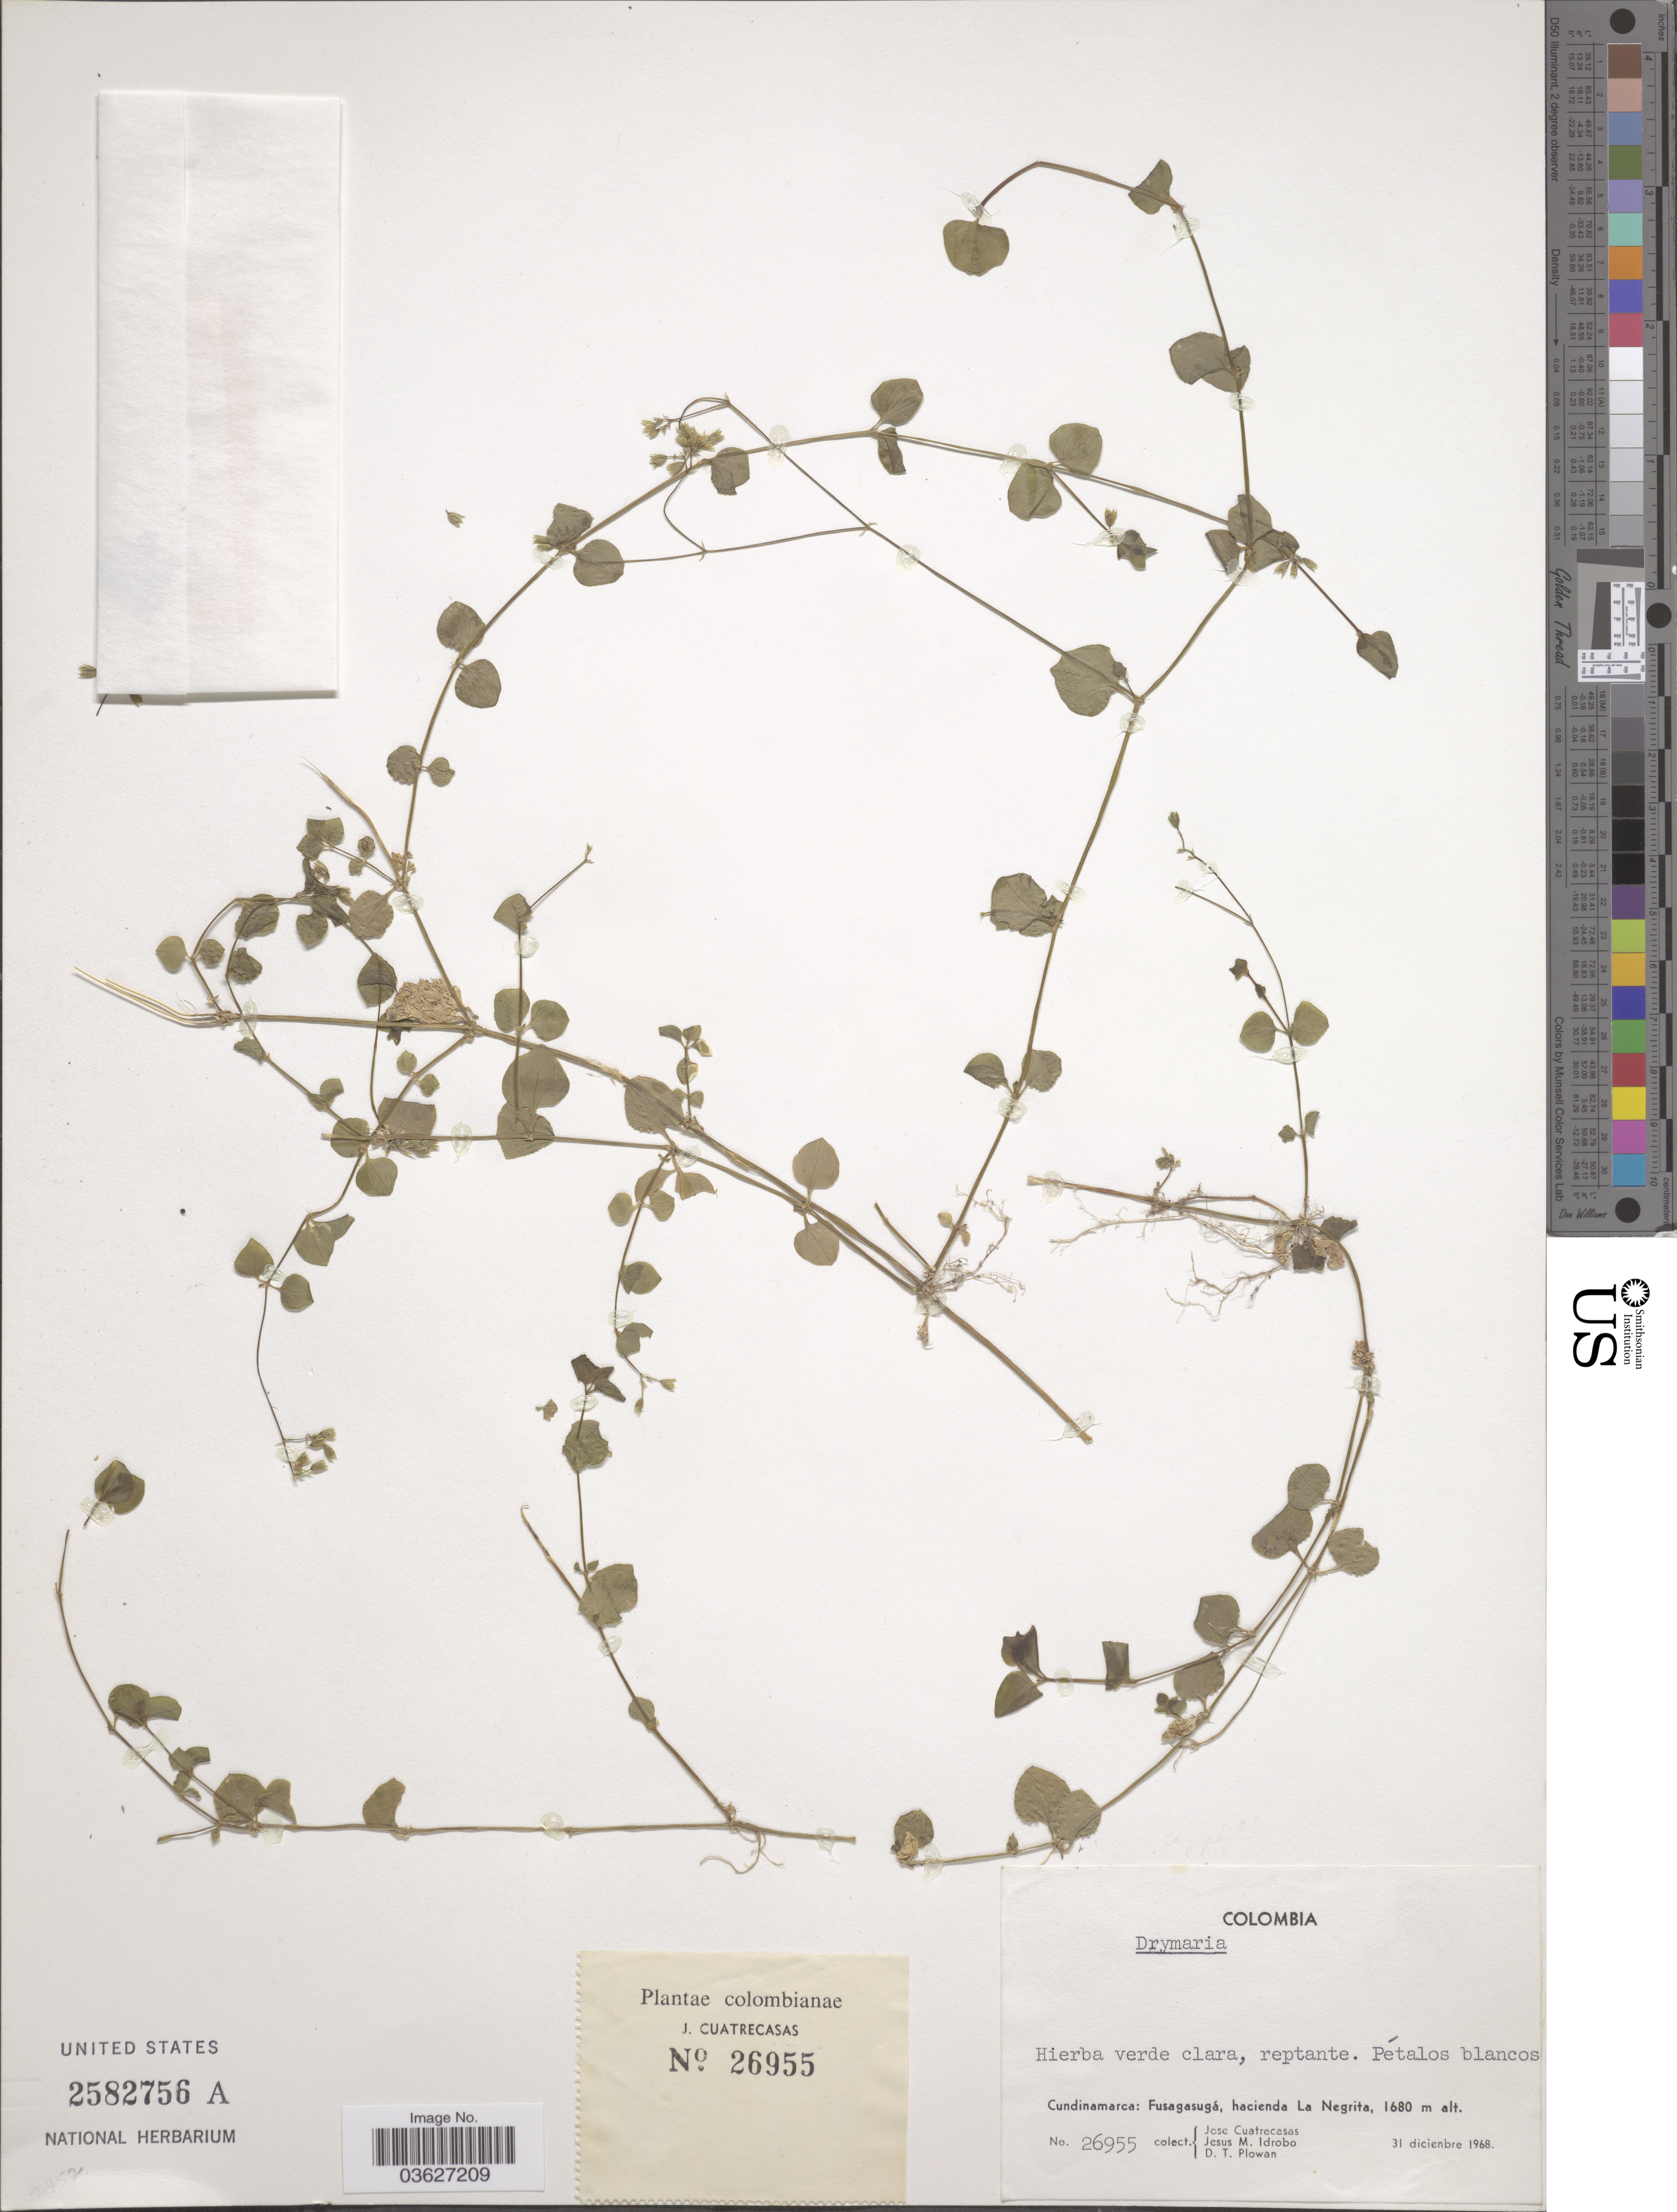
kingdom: Plantae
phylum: Tracheophyta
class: Magnoliopsida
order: Caryophyllales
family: Caryophyllaceae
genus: Drymaria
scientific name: Drymaria sp.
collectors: J. Cuatrecasas, J. M. Idrobo & D. Plowan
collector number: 26955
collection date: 1968-12-31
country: Colombia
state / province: Cundinamarca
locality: Fusagasugá, hacienda La Negrita.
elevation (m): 1680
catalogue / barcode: US 2582756A